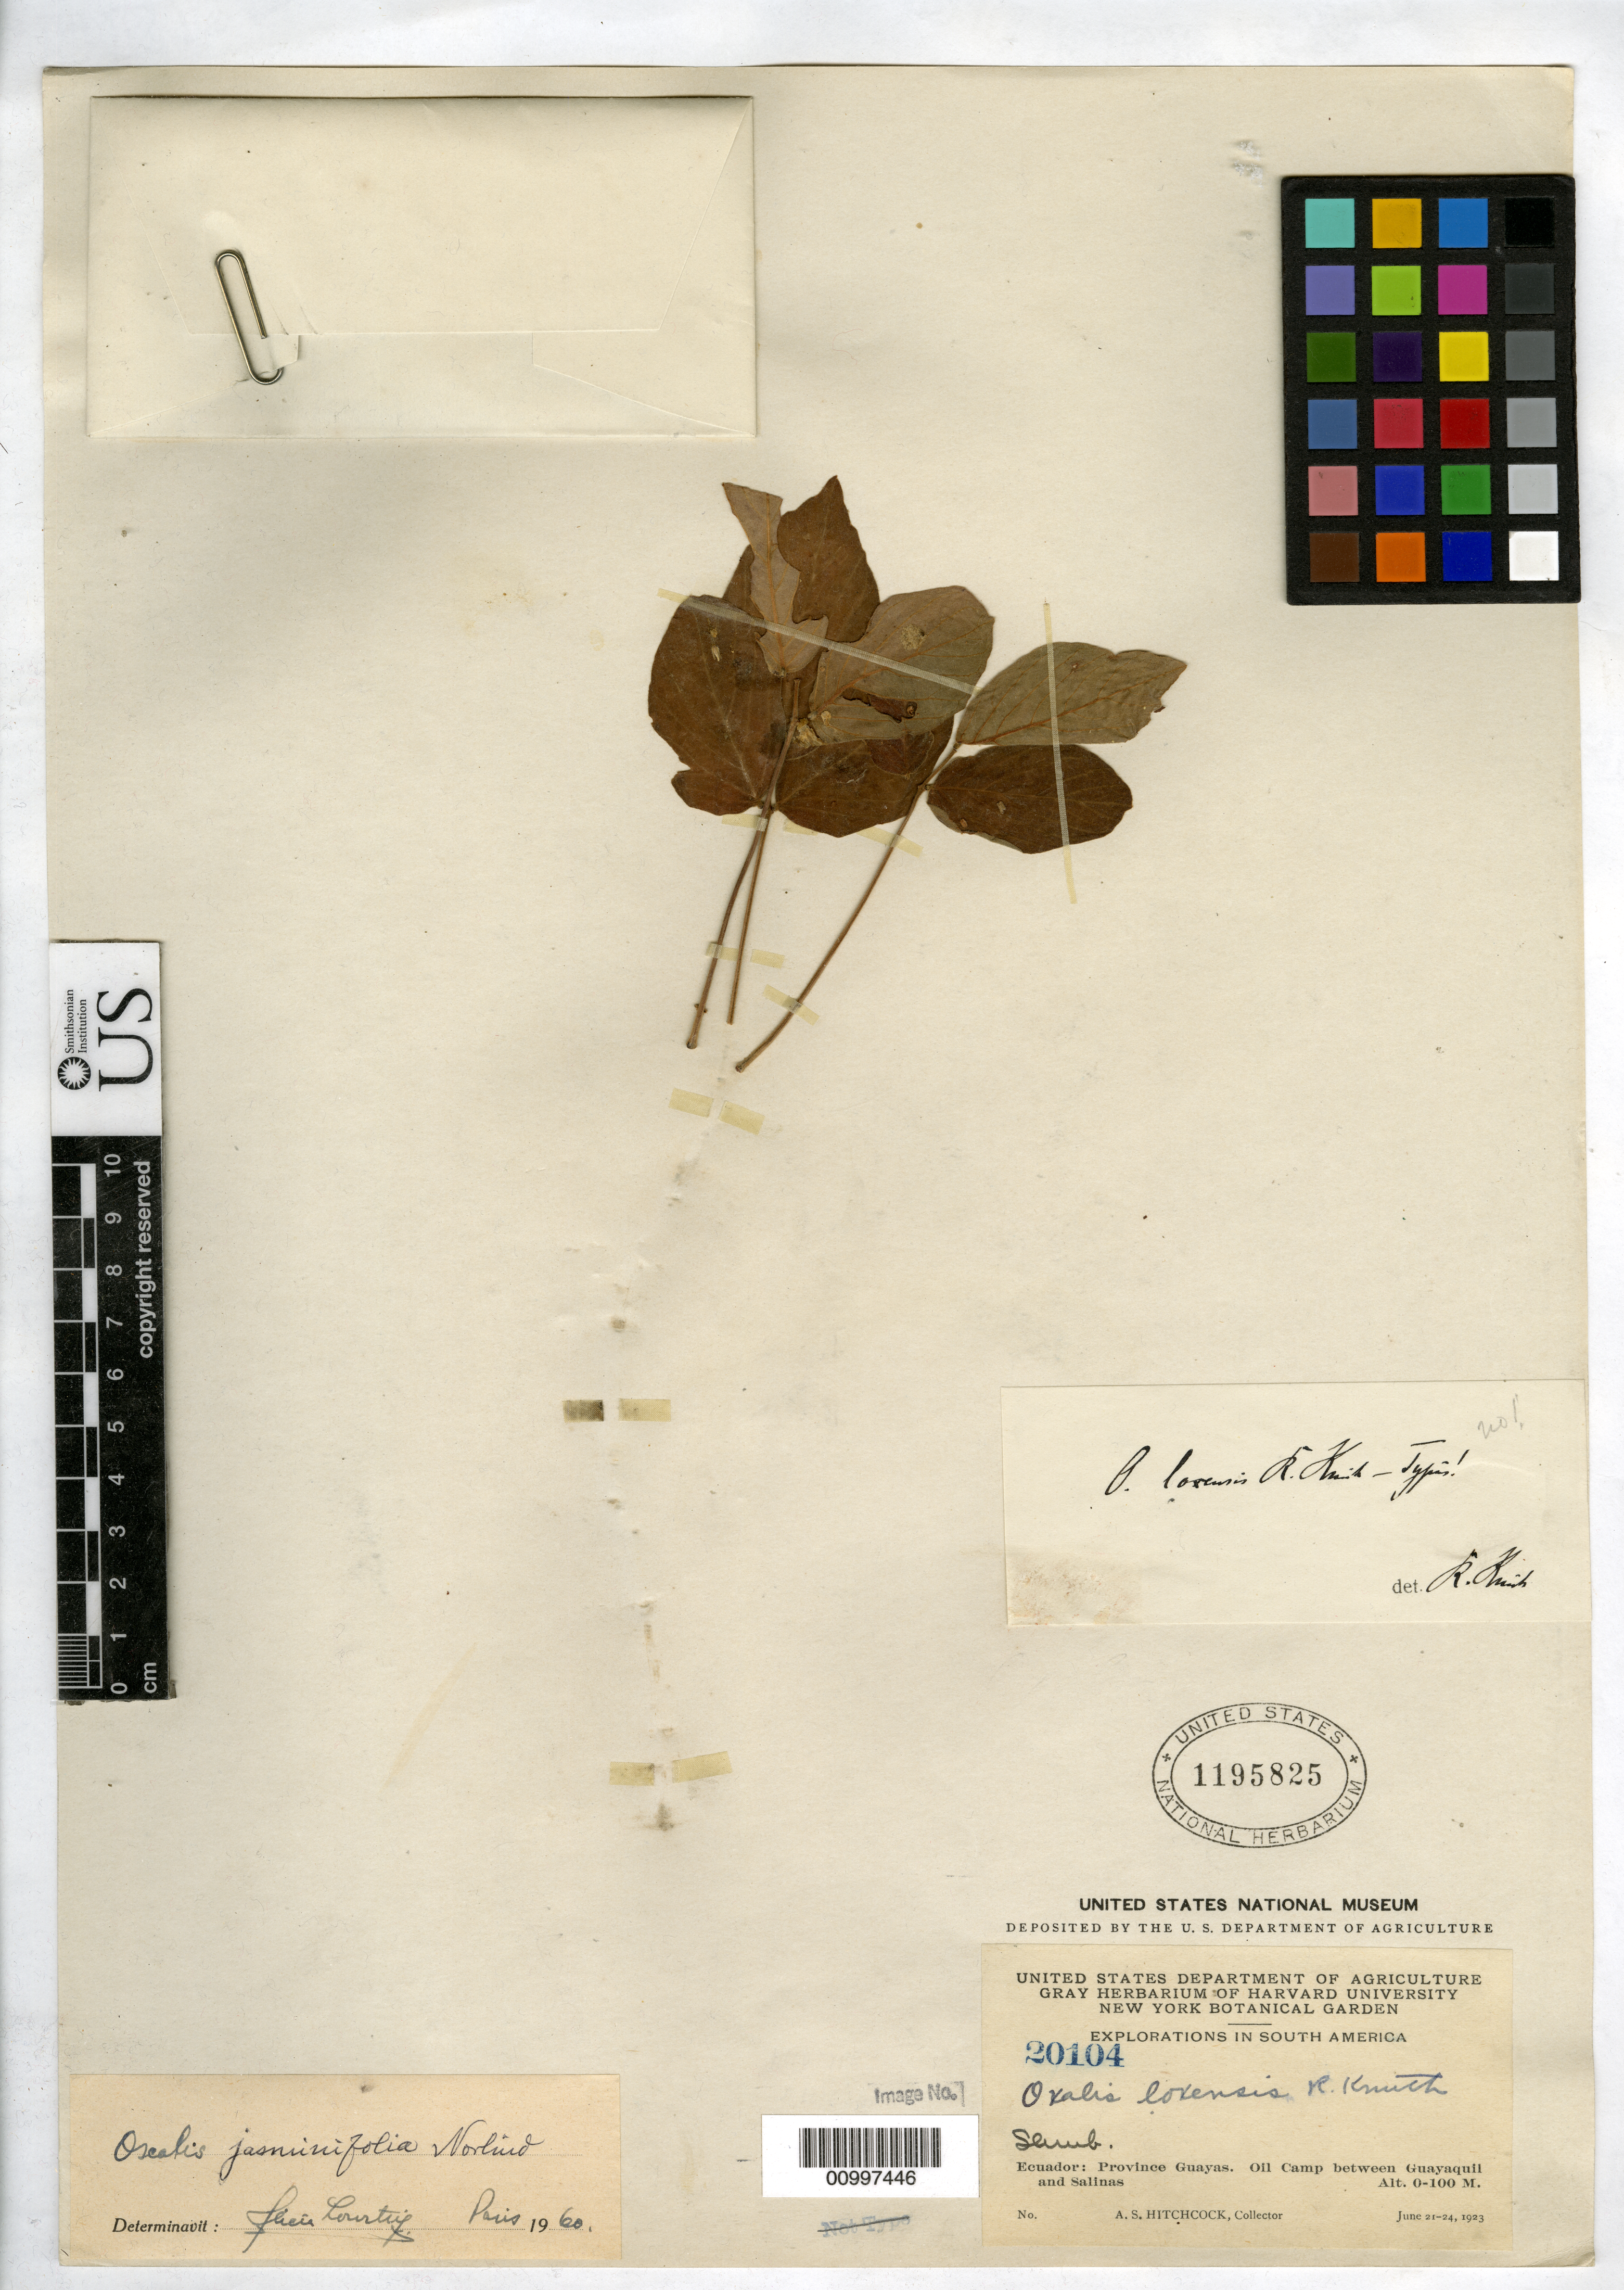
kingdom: Plantae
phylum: Tracheophyta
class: Magnoliopsida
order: Oxalidales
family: Oxalidaceae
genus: Oxalis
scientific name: Oxalis loxensis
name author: R. Knuth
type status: Syntype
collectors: A. S. Hitchcock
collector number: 20104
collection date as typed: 21 Jun 1923 to 24 Jun 1923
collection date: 1923-06-21/1923-06-24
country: Ecuador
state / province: Guayas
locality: Oil Camp between Guayaquil and Salinas.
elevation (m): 0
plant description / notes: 2 collections and 3 US sheets explicitly cited by USNH sheet number as types by Knuth. Lourteig (1994, Bradea 7: 122) effectively designates Jameson s.n. as lectotype collection.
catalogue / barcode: US 1195825